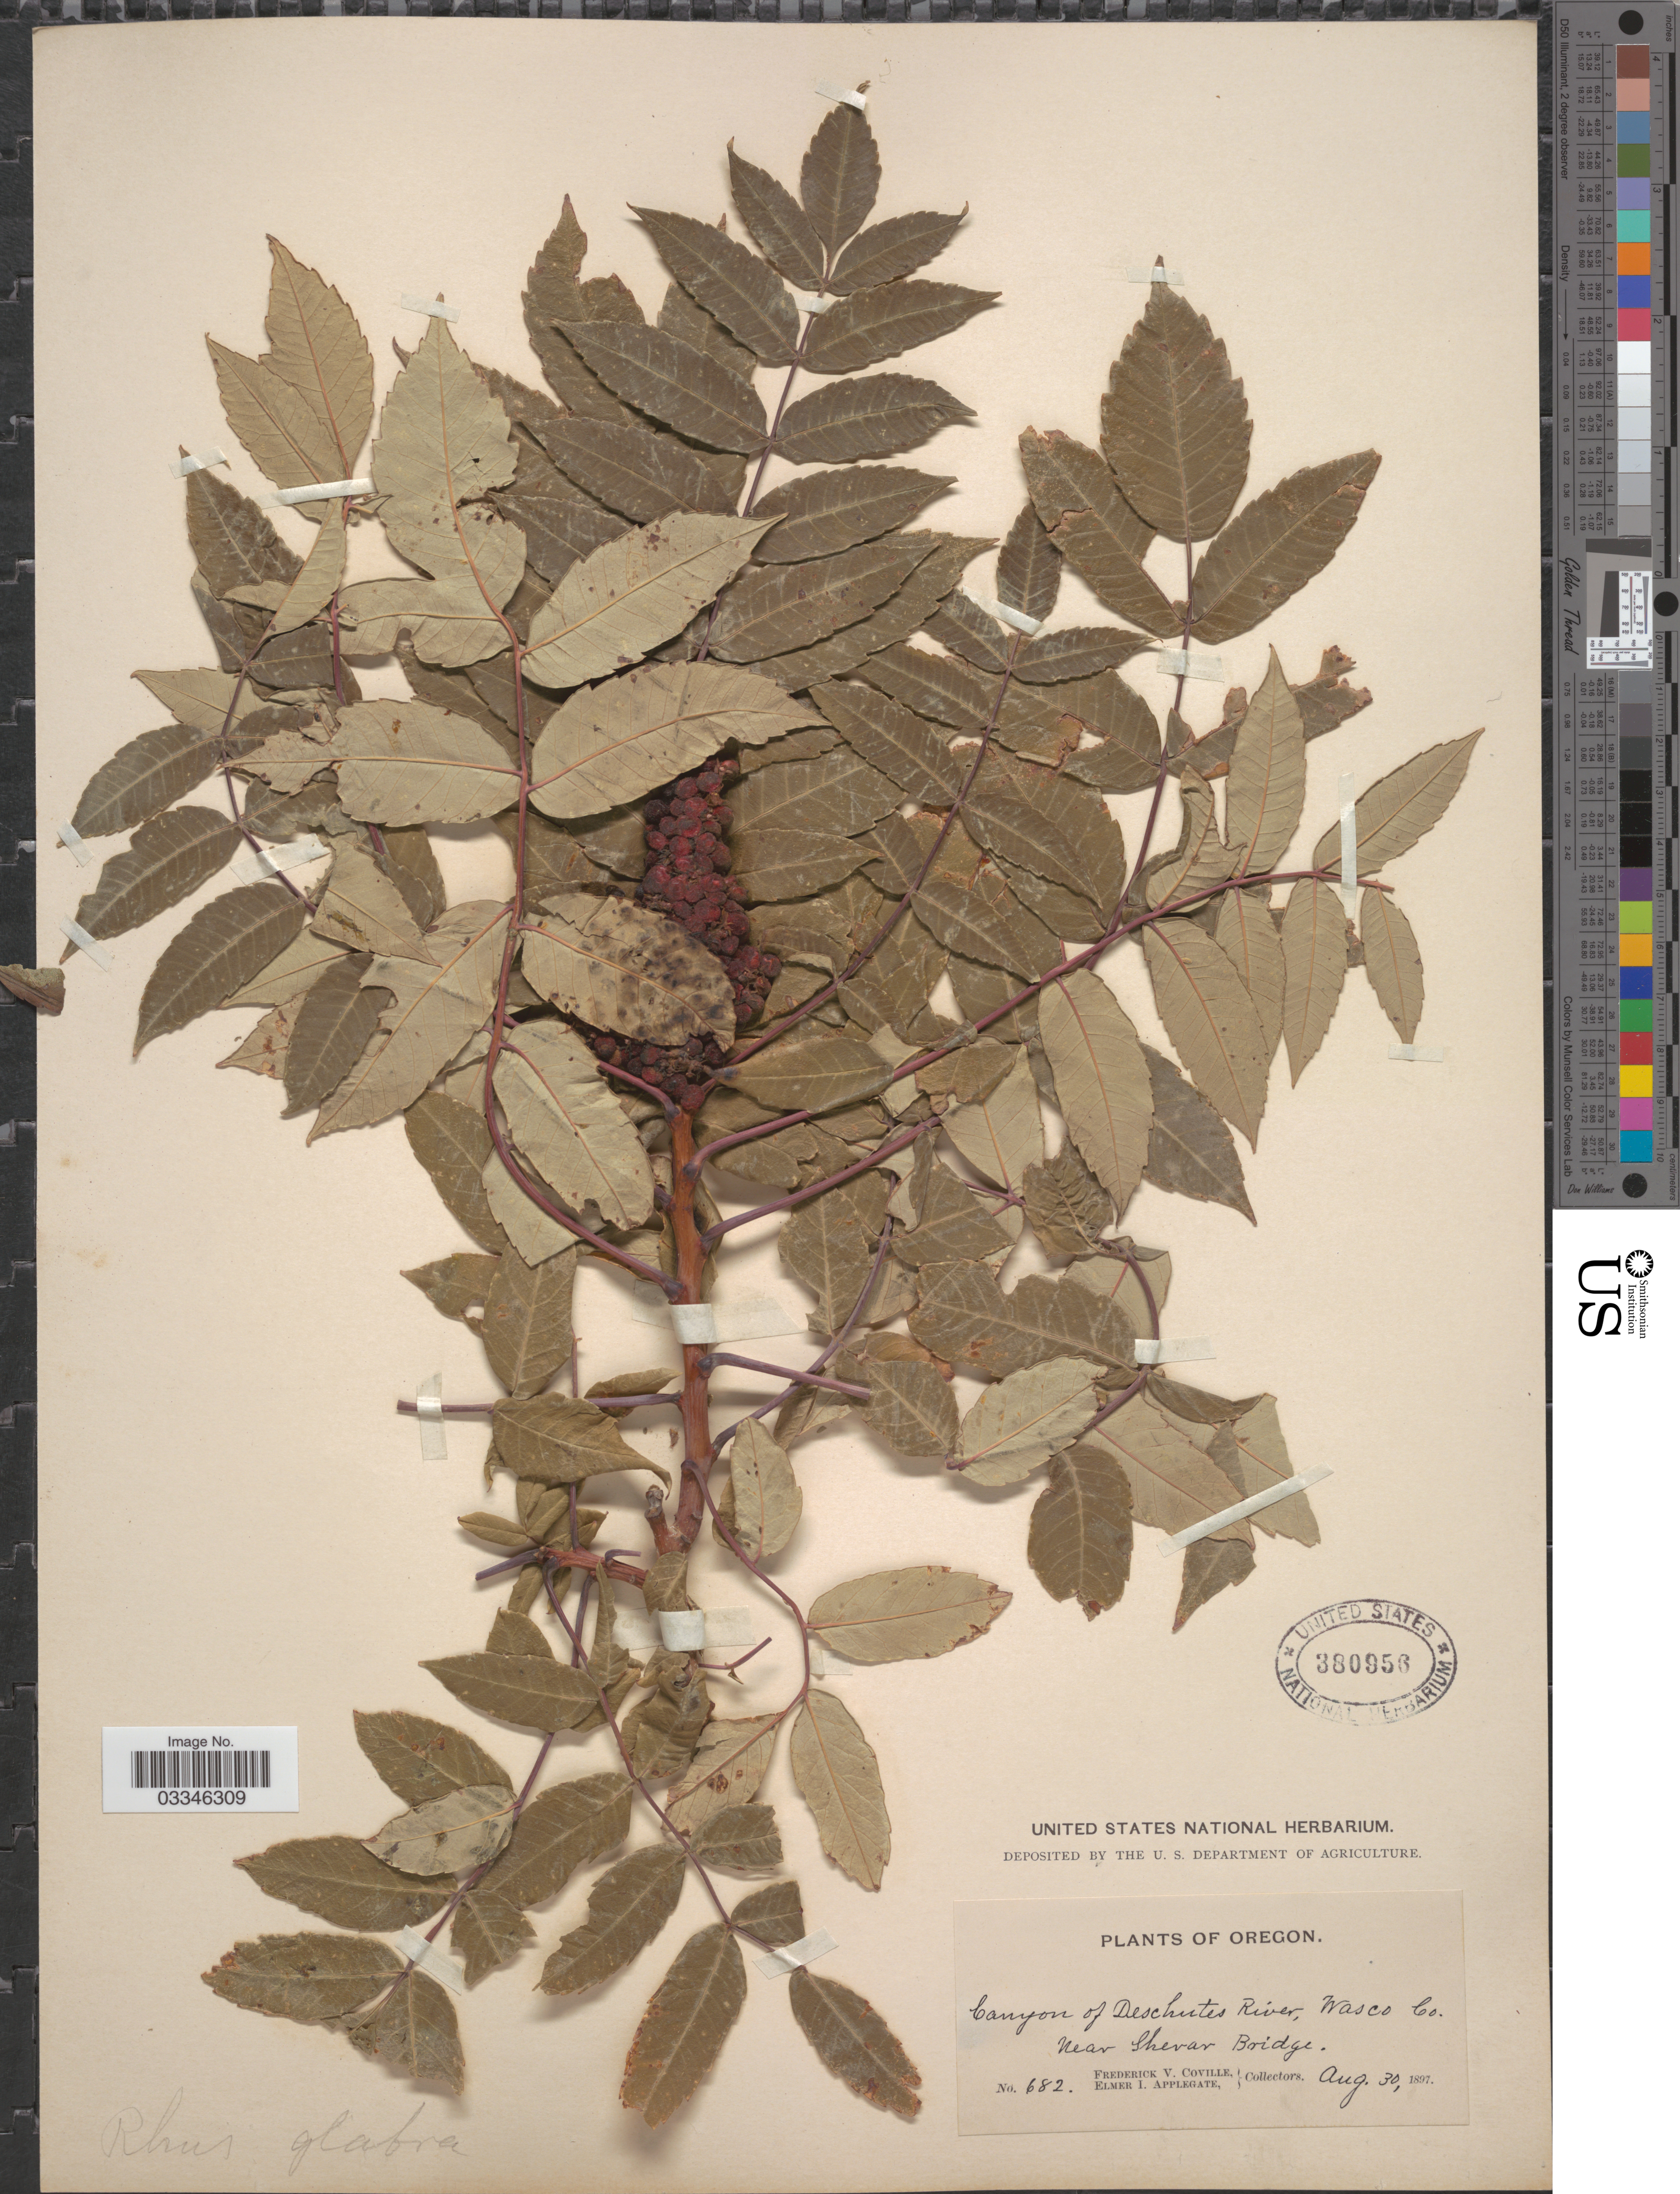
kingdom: Plantae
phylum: Tracheophyta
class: Magnoliopsida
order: Sapindales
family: Anacardiaceae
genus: Rhus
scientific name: Rhus occidentalis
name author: (Torr.) Blank.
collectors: F. V. Coville & E. I. Applegate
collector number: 682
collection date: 1897-08-30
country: United States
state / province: Oregon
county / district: Wasco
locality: Canyon of Deschutes River, Wasco Co., near Shevar Bridge.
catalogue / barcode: US 380956